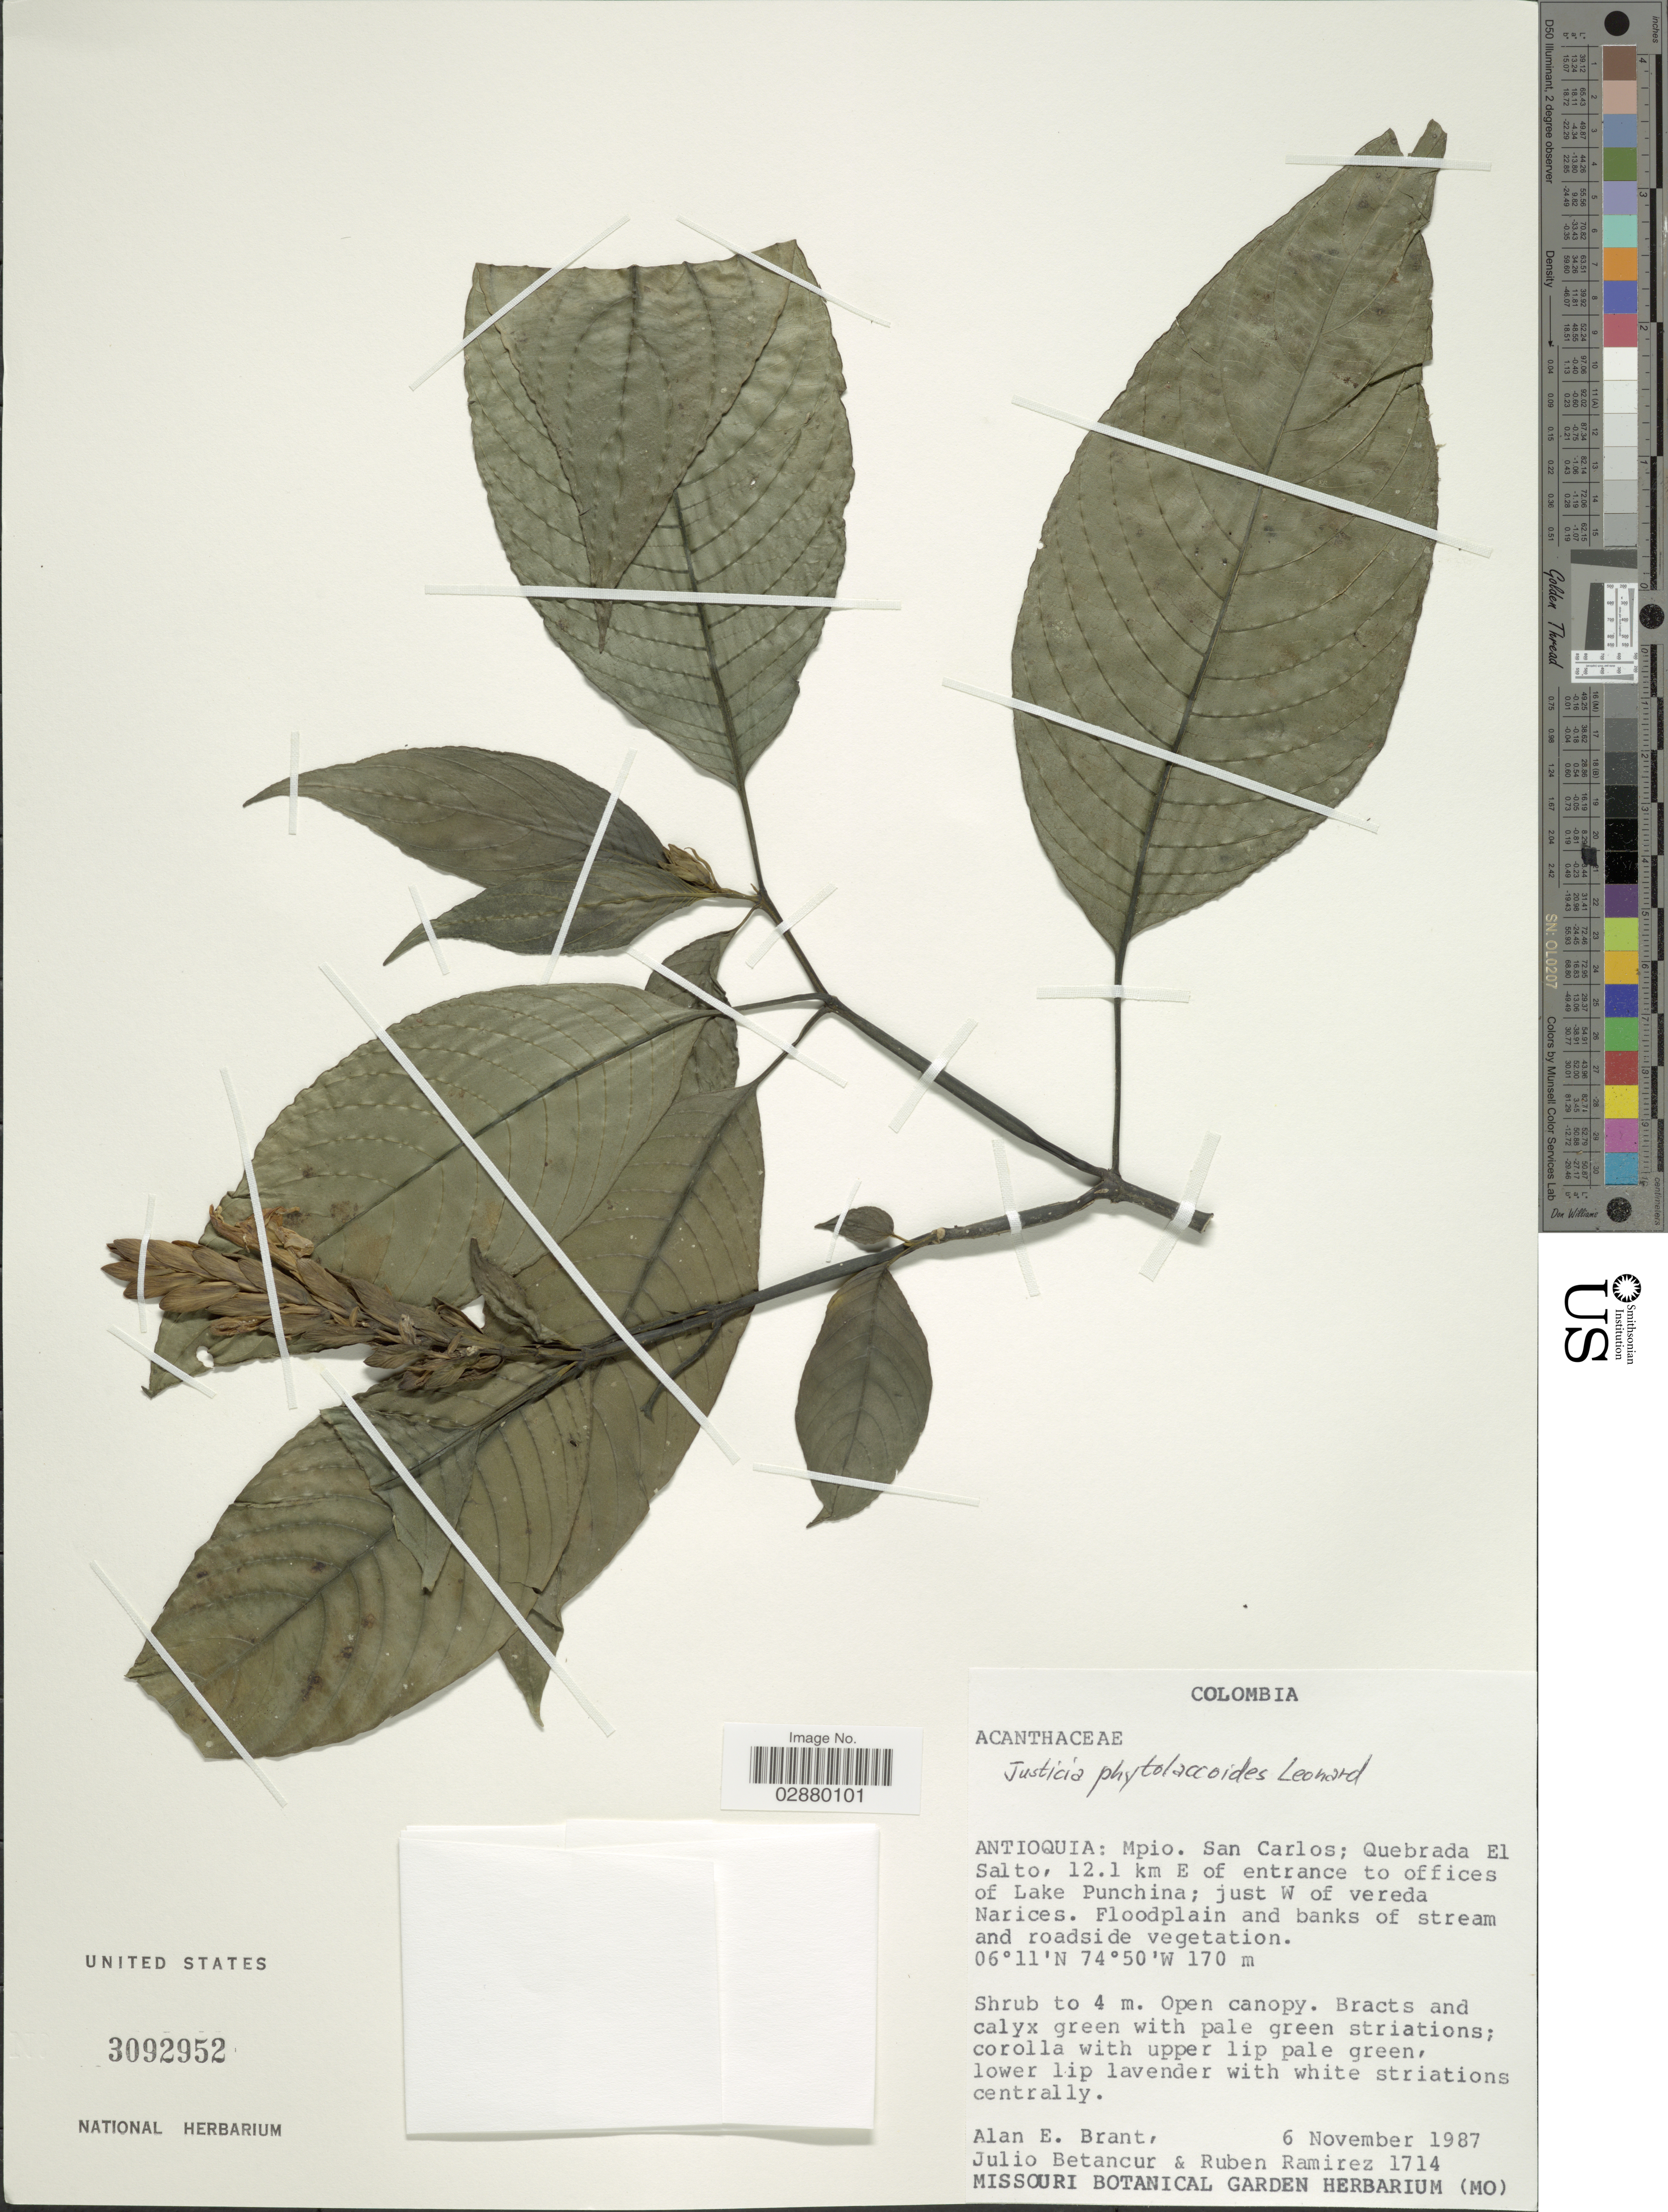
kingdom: Plantae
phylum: Tracheophyta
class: Magnoliopsida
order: Lamiales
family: Acanthaceae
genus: Justicia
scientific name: Justicia phytolaccoides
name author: Leonard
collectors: A. Brant, J. Betancur & R. Ramirez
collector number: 1714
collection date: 1987-11-06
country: Colombia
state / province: Antioquia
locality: Mpio. San Carlos; Quebrada El Salto, 12.1 km E of entrance to offices of Lake Punchina; just W of vereda Narices.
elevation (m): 170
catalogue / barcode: US 3092952